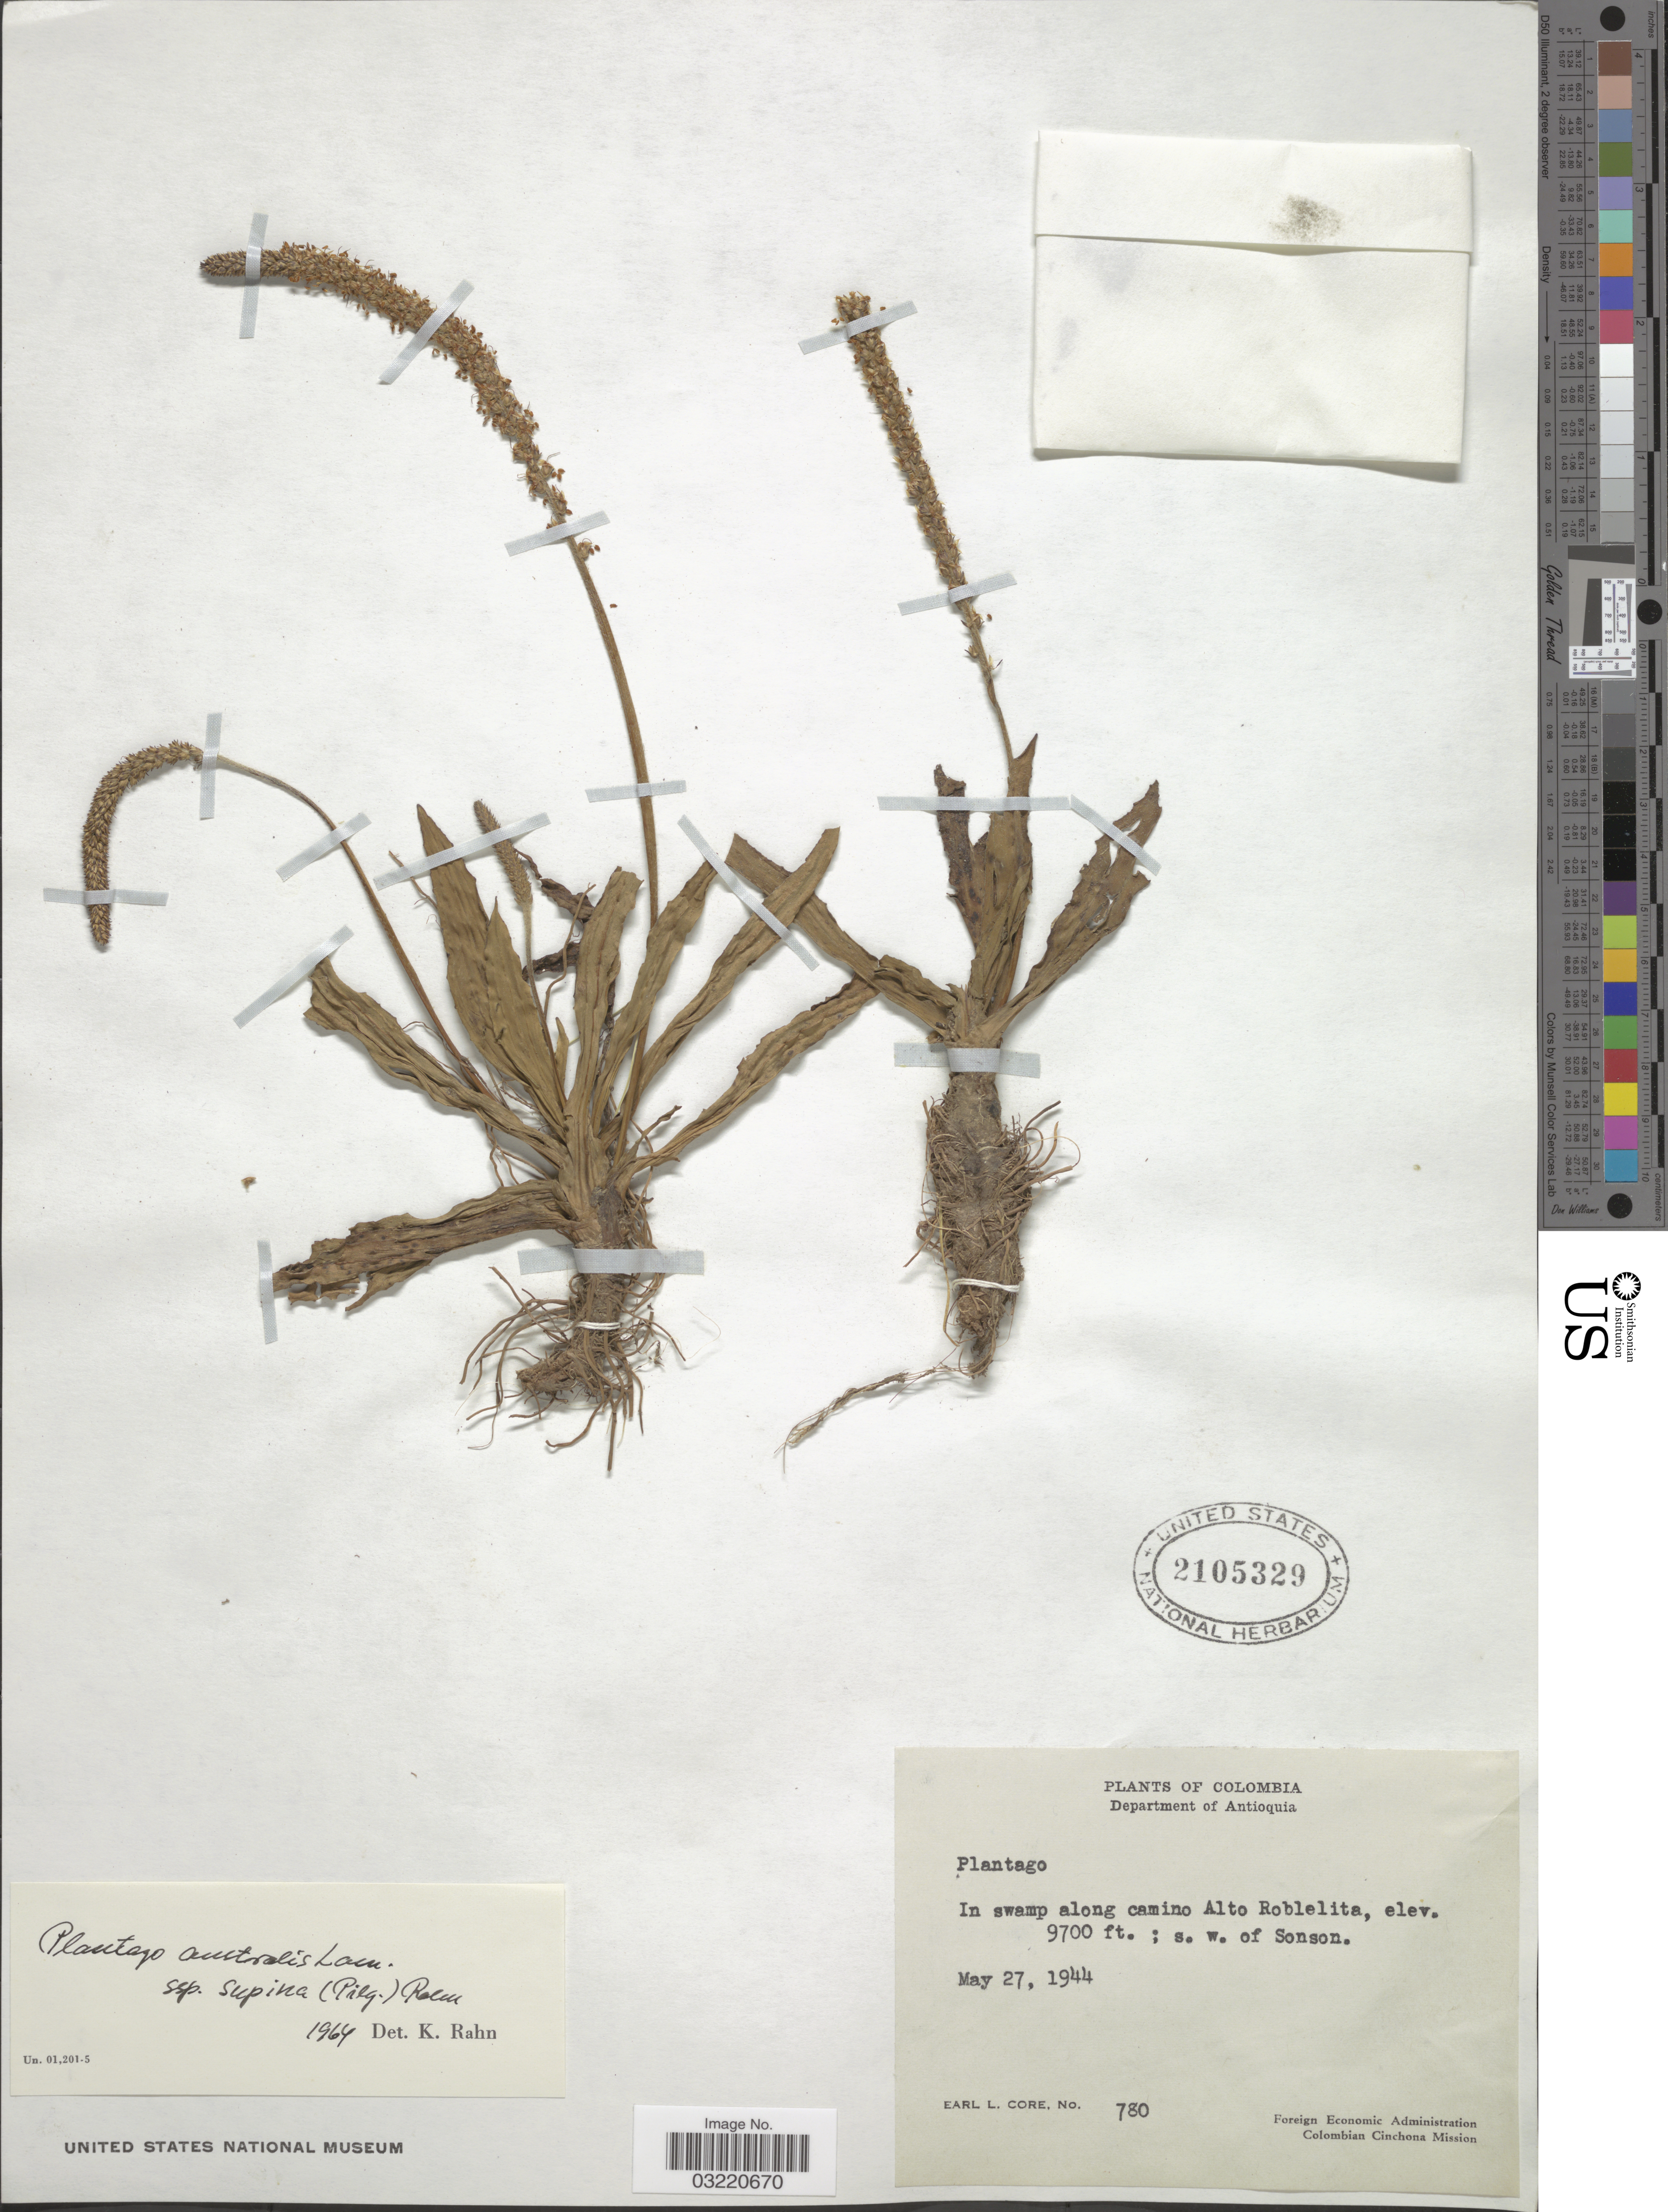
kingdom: Plantae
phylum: Tracheophyta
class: Magnoliopsida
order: Lamiales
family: Plantaginaceae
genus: Plantago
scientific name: Plantago australis subsp. supina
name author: (Pilg.) Rahn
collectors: E. L. Core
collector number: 780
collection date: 1944-05-27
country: Colombia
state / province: Antioquia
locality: Department of Antioquia. In swamp along camino Alto Roblelita; s.w. of Sonson.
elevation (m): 2957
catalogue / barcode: US 2105329